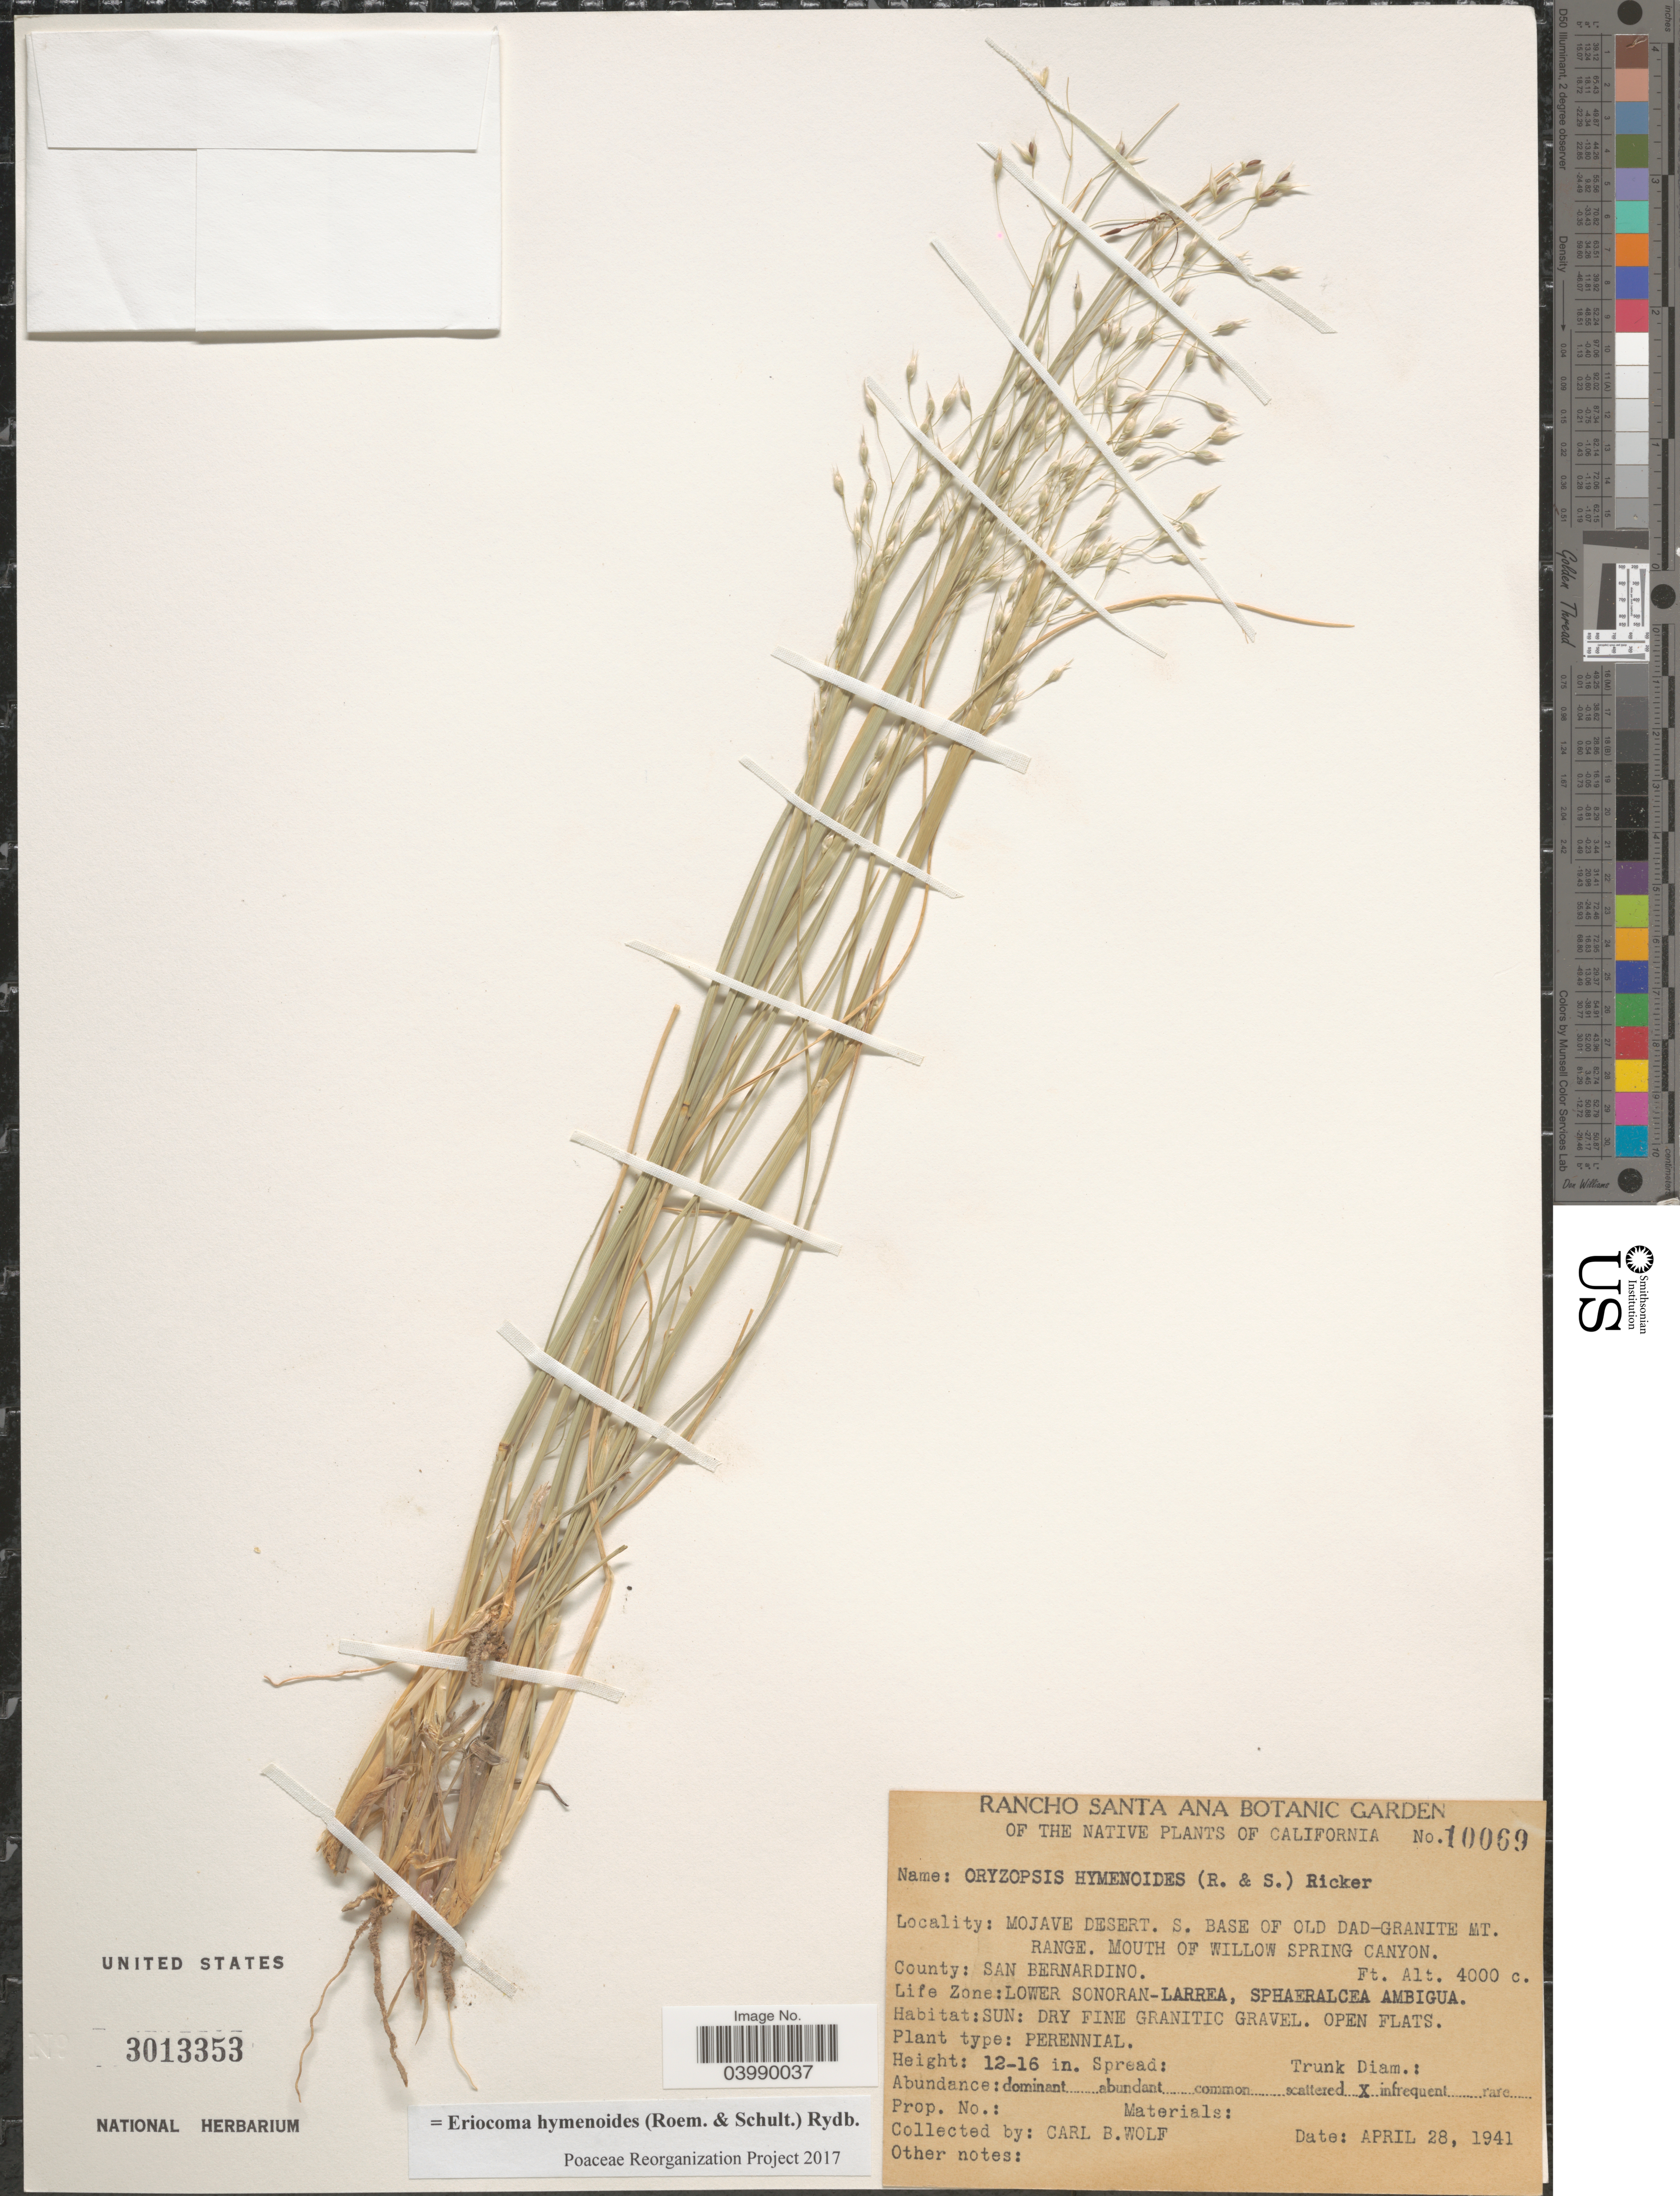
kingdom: Plantae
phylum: Tracheophyta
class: Liliopsida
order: Poales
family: Poaceae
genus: Eriocoma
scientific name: Eriocoma hymenoides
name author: (Roem. & Schult.) Rydb.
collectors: C. B. Wolf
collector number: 10069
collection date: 1941-04-28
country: United States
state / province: California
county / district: San Bernardino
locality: Mojave Desert. S. base of Old Dad-Granite Mt. Range. Mouth of Willow Spring Canyon. County: San Bernardino. Life Zone: Lower Sonoran.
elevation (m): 1219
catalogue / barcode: US 3013353